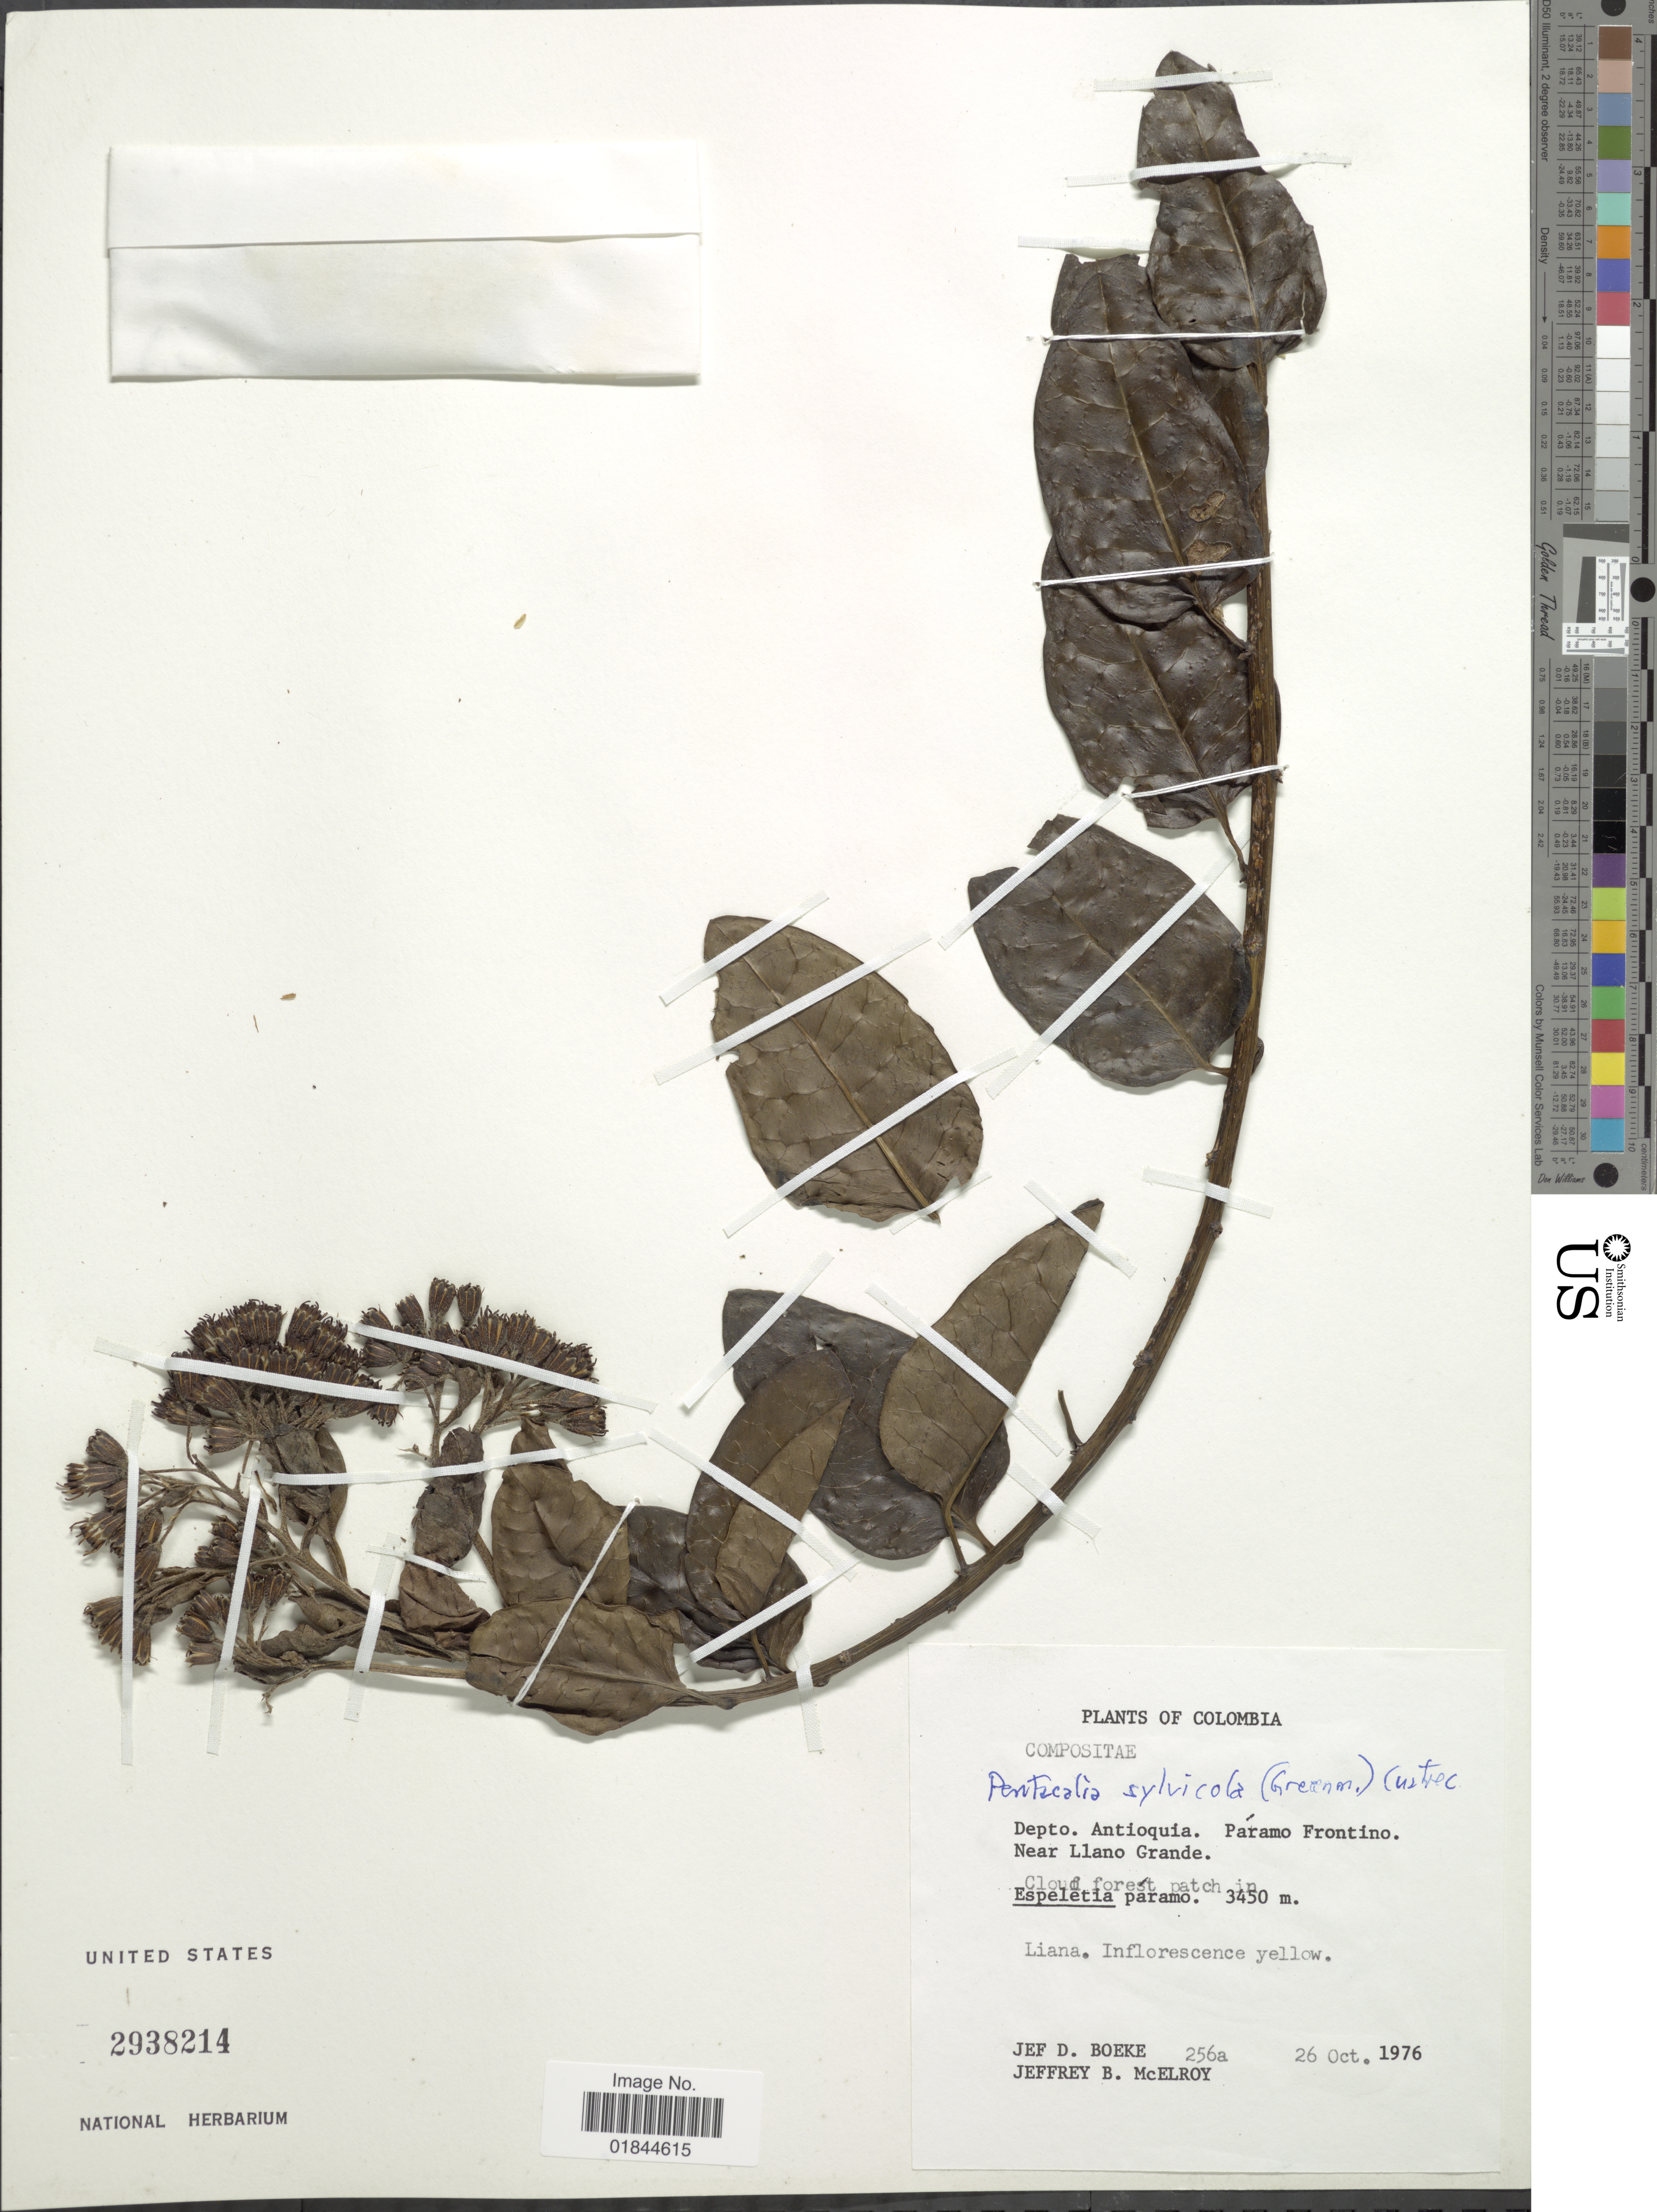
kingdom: Plantae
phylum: Tracheophyta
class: Magnoliopsida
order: Asterales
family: Asteraceae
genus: Pentacalia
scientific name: Pentacalia sylvicola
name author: (Greenm.) Cuatrec.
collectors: J. D. Boeke & J. B. McElroy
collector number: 256a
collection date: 1976-10-26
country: Colombia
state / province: Antioquia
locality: Paramo Frontino, Near Llando Grande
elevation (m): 3450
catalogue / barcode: US 2938214